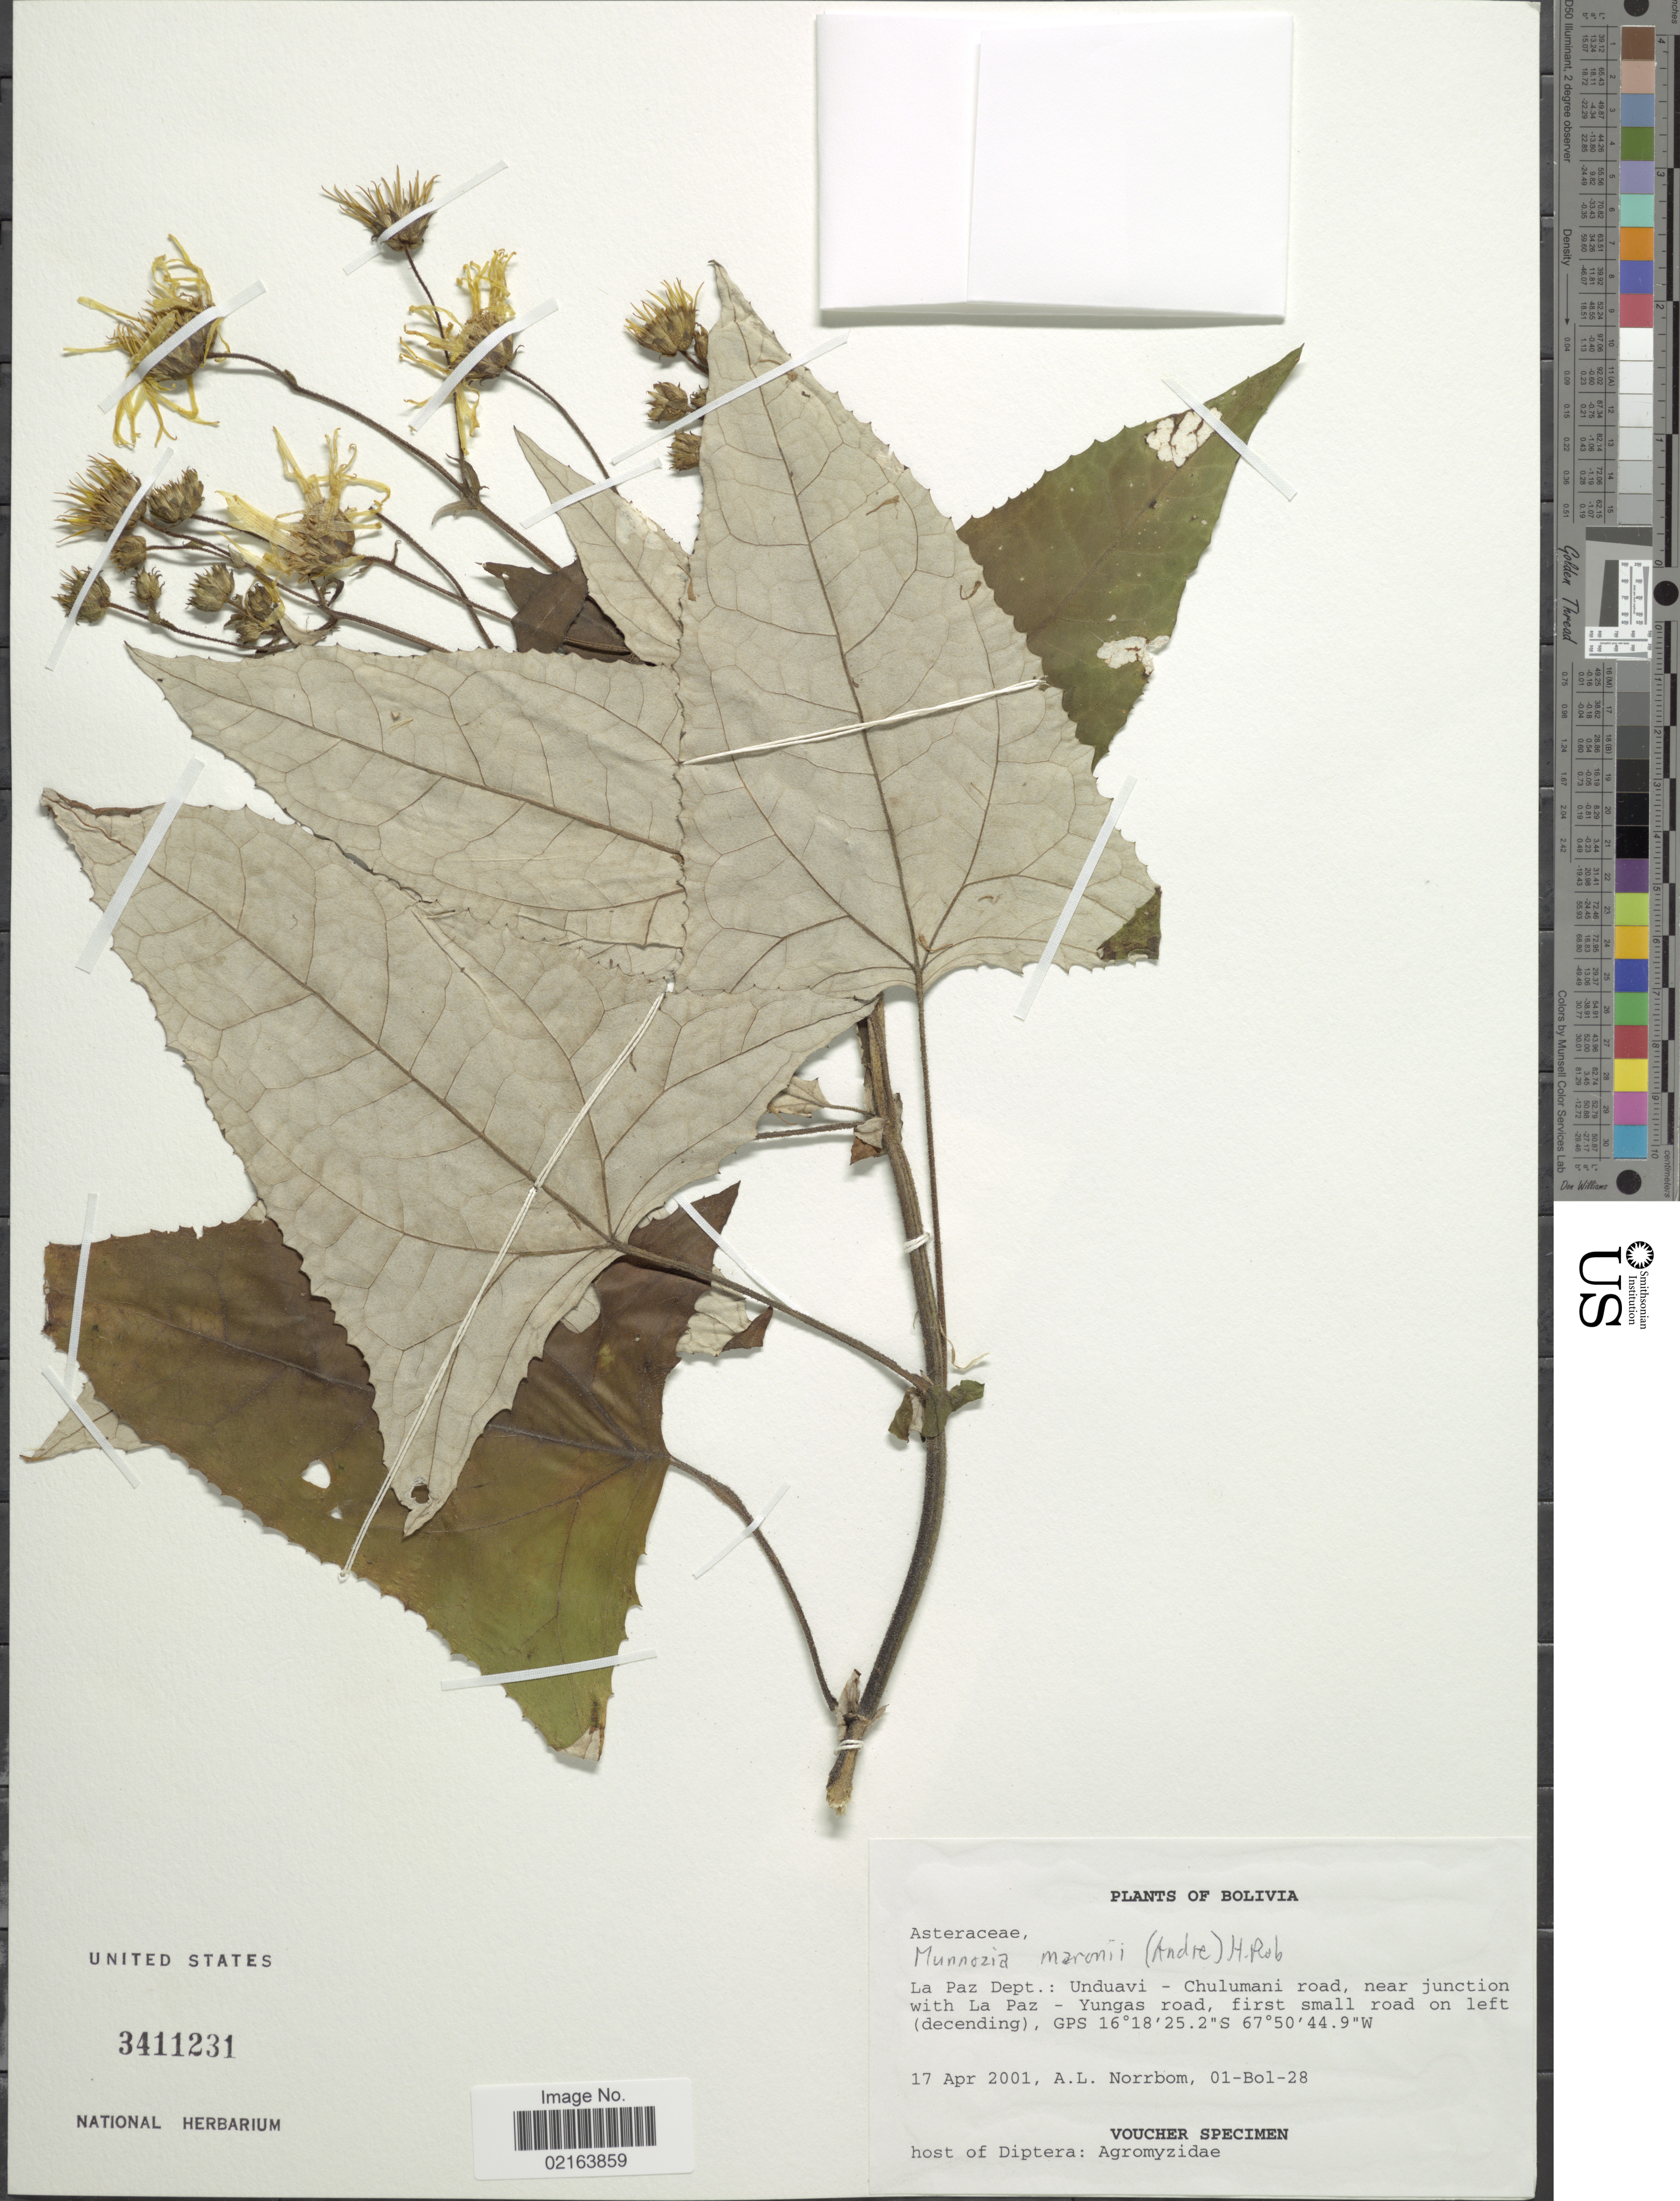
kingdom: Plantae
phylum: Tracheophyta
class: Magnoliopsida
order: Asterales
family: Asteraceae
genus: Munnozia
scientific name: Munnozia maronii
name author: (André) H. Rob.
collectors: A. L. Norrbom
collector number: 01-Bol-28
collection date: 2001-04-17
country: Bolivia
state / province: La Paz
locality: La Paz Dept.: Unduavi, Chulimani road, near junction with La Paz, Yungas Road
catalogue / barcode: US 3411231